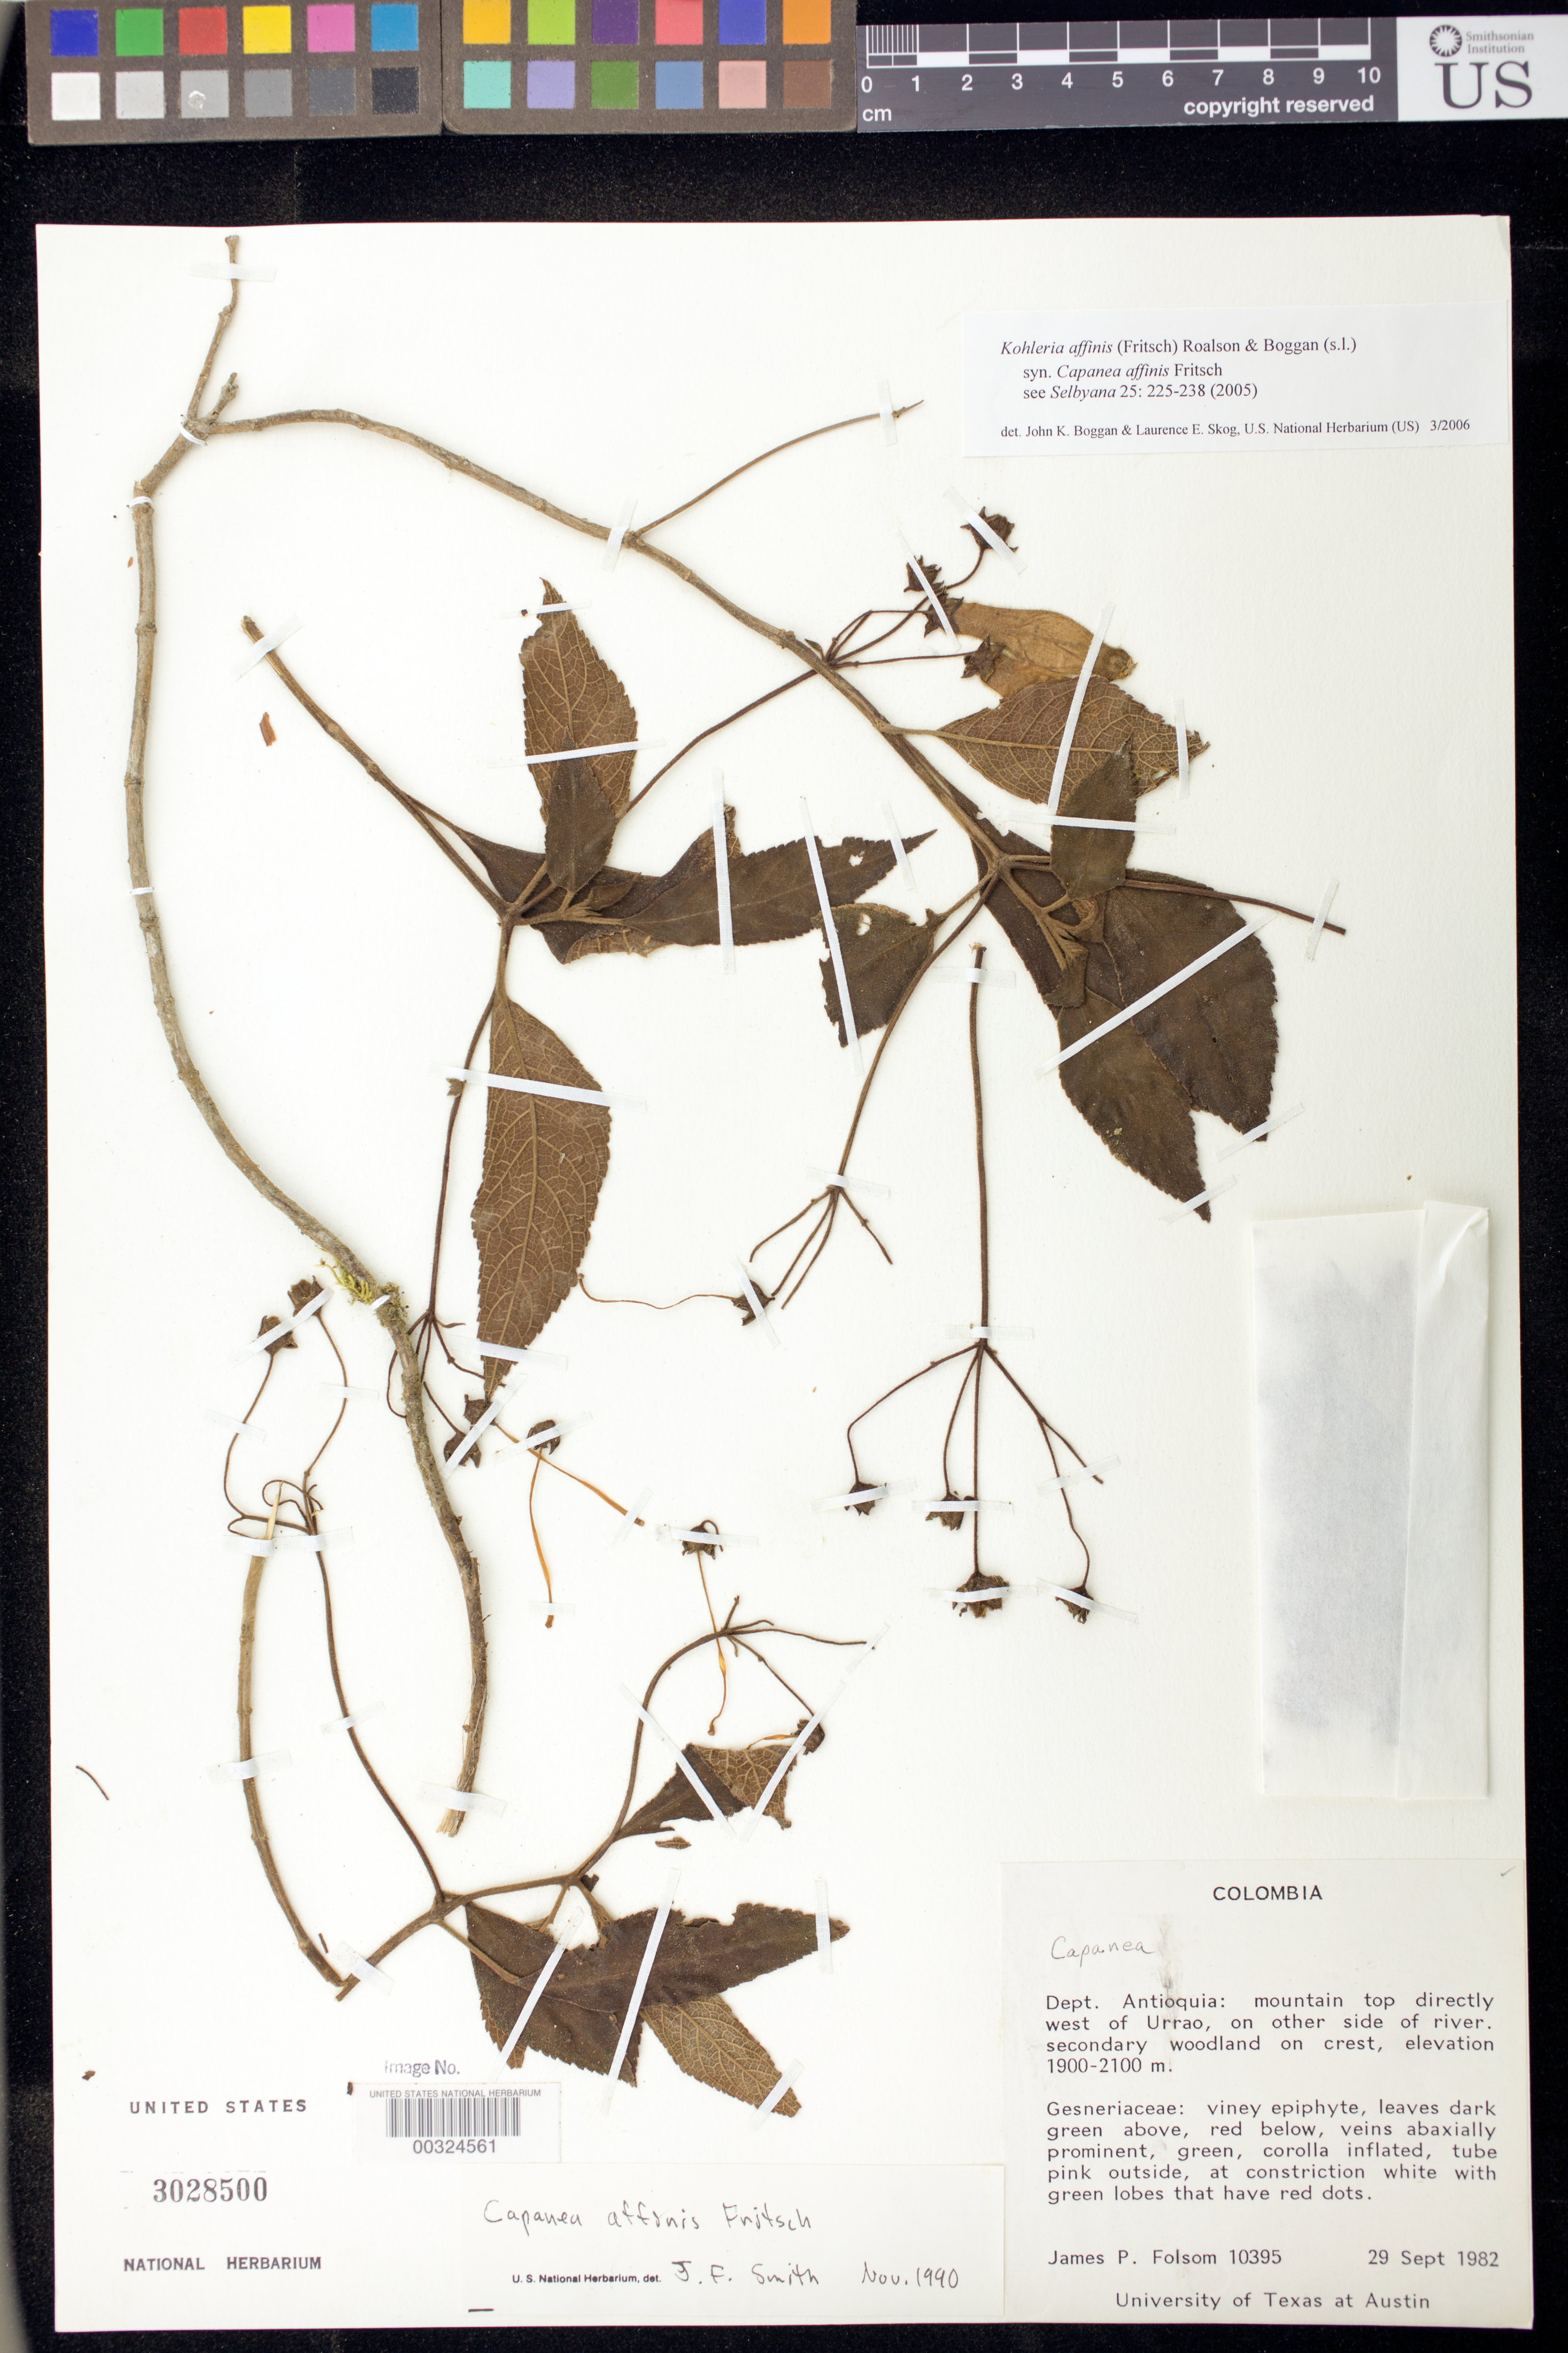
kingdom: Plantae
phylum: Tracheophyta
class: Magnoliopsida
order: Lamiales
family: Gesneriaceae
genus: Kohleria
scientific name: Kohleria affinis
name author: (Fritsch) Roalson & Boggan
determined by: Boggan, J. K.; Skog, L. E.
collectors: J. P. Folsom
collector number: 10395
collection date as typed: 29 Sep 1982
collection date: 1982-09-29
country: Colombia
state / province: Antioquia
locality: Mountain top directly W of Urrao, on other side of river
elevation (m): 1900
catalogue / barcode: US 3028500